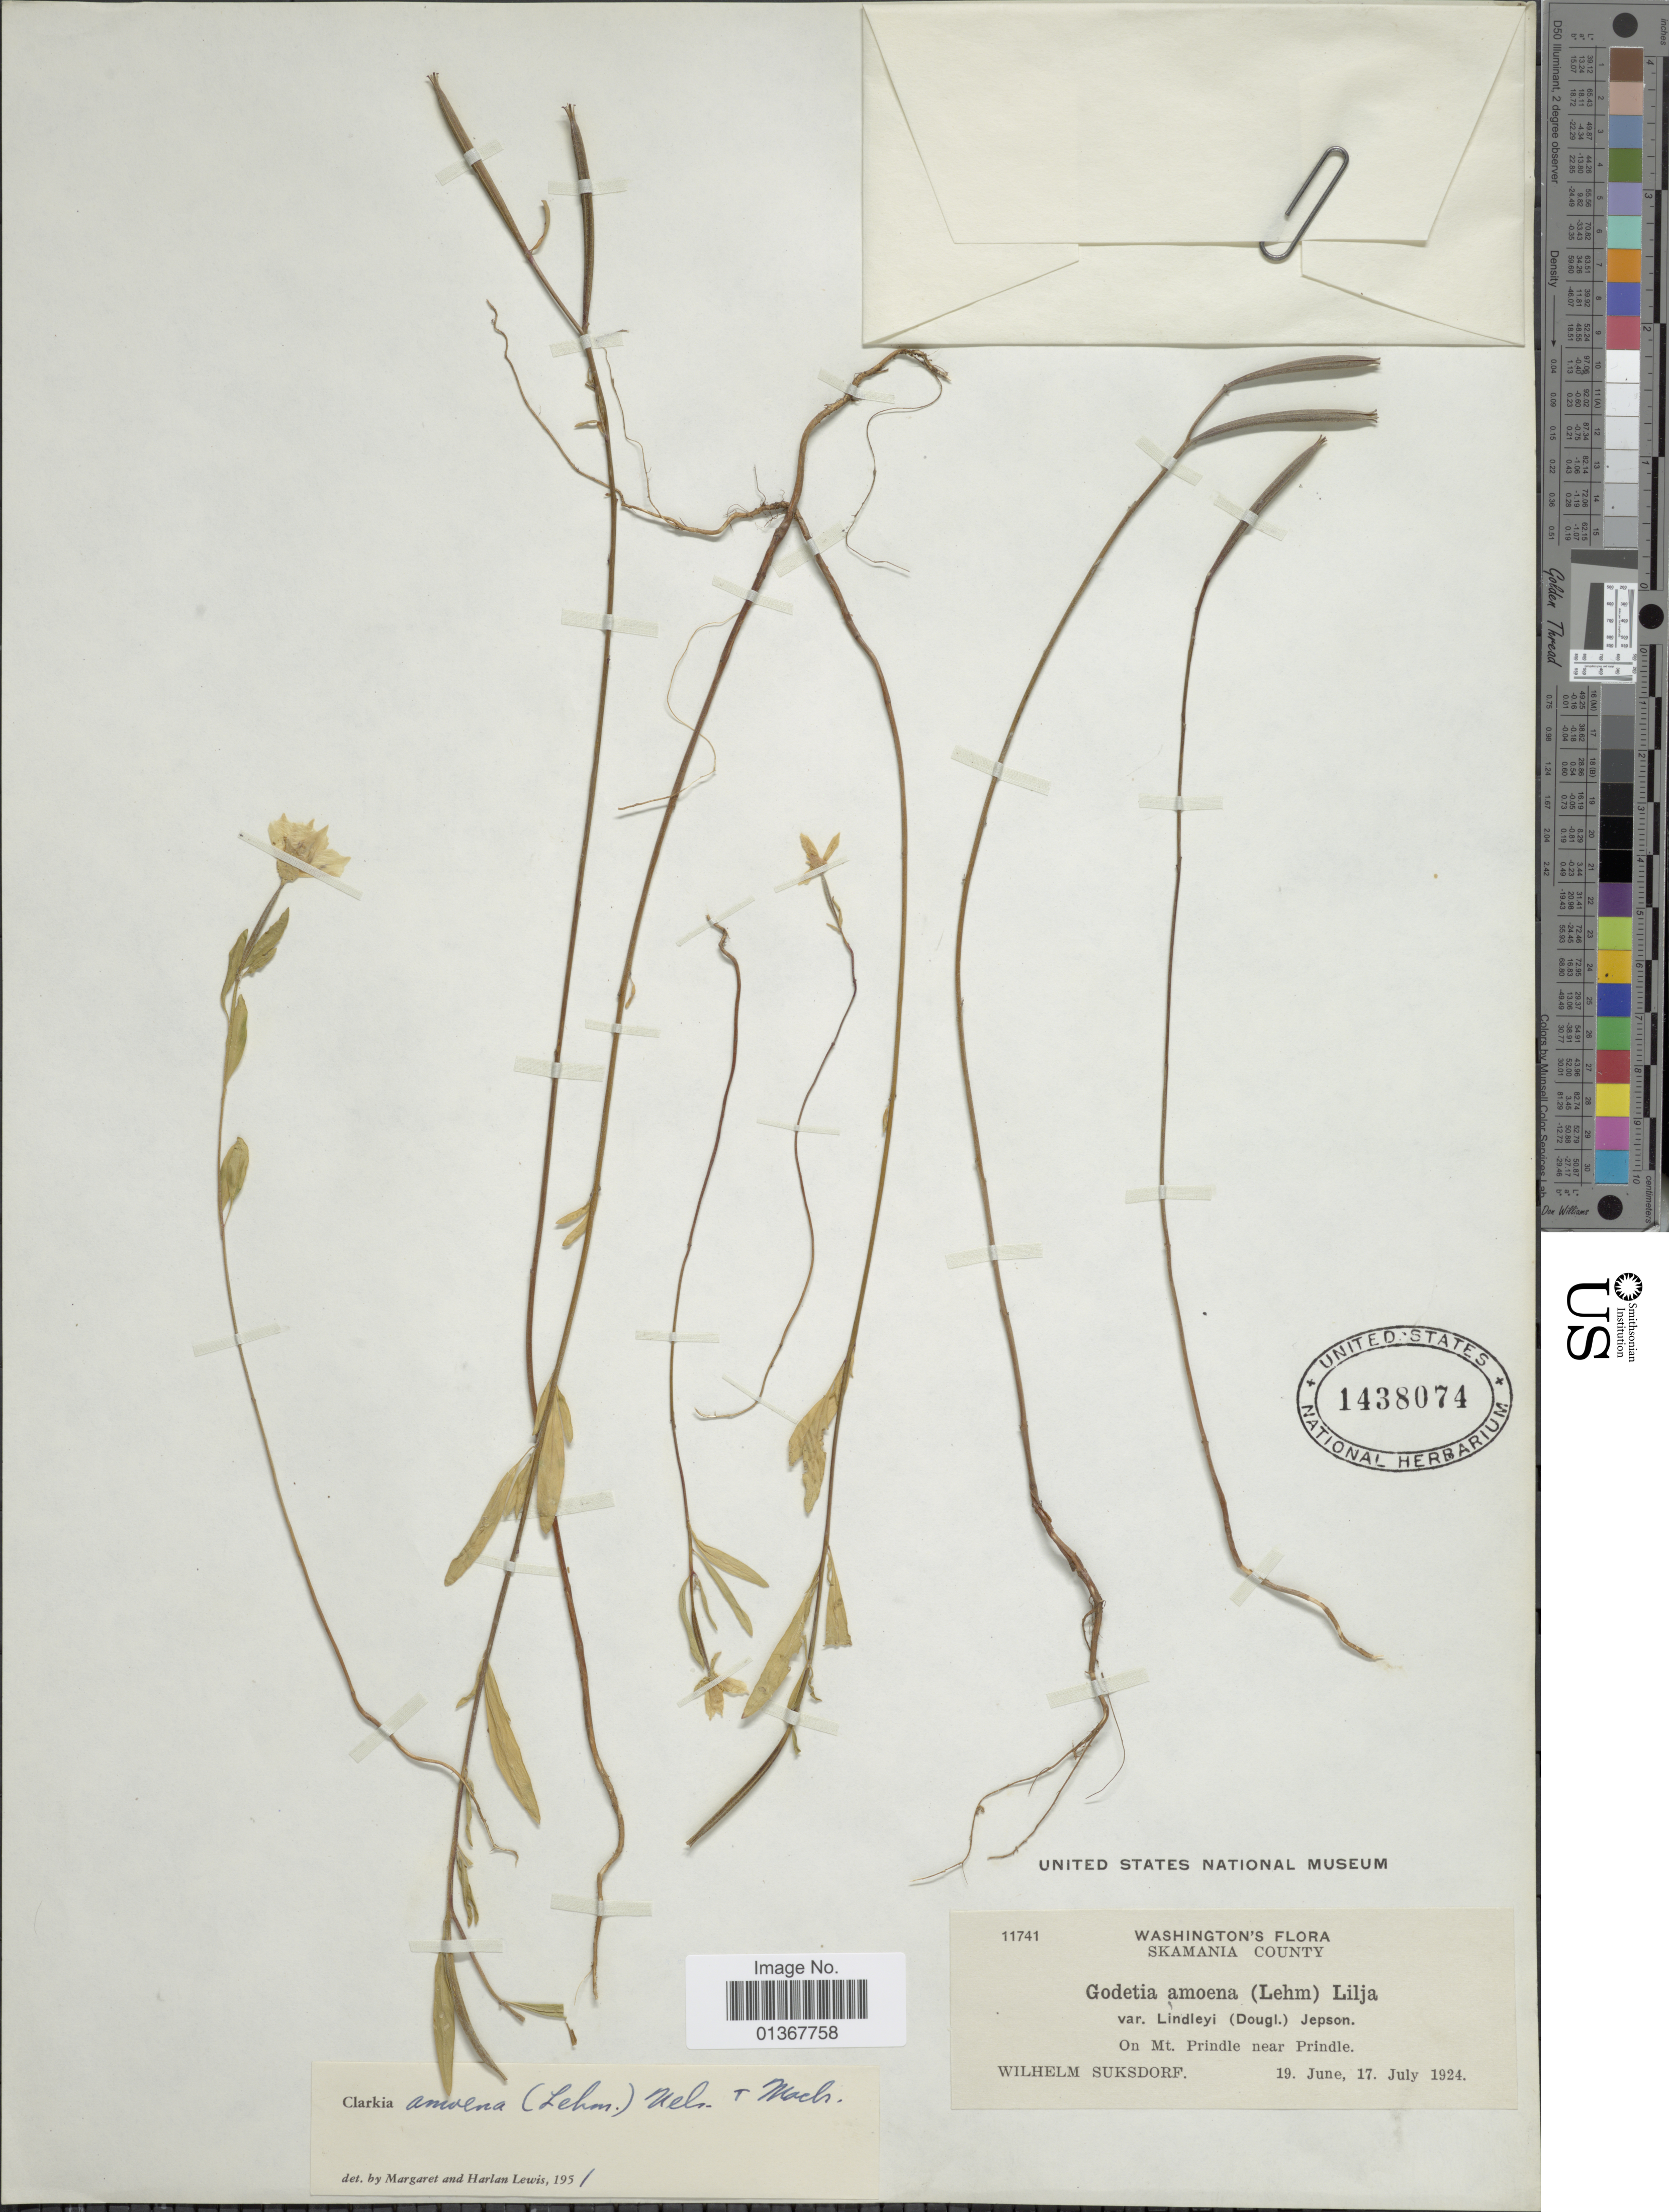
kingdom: Plantae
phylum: Tracheophyta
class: Magnoliopsida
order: Myrtales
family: Onagraceae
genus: Clarkia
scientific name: Clarkia amoena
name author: (Lehm.) A. Nelson & J.F. Macbr.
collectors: W. N. Suksdorf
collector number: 11741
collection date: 1924-06-19/1924-07-17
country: United States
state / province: Washington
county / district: Skamania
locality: Skamania County. On Mt. Prindle near Prindle.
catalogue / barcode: US 1438074